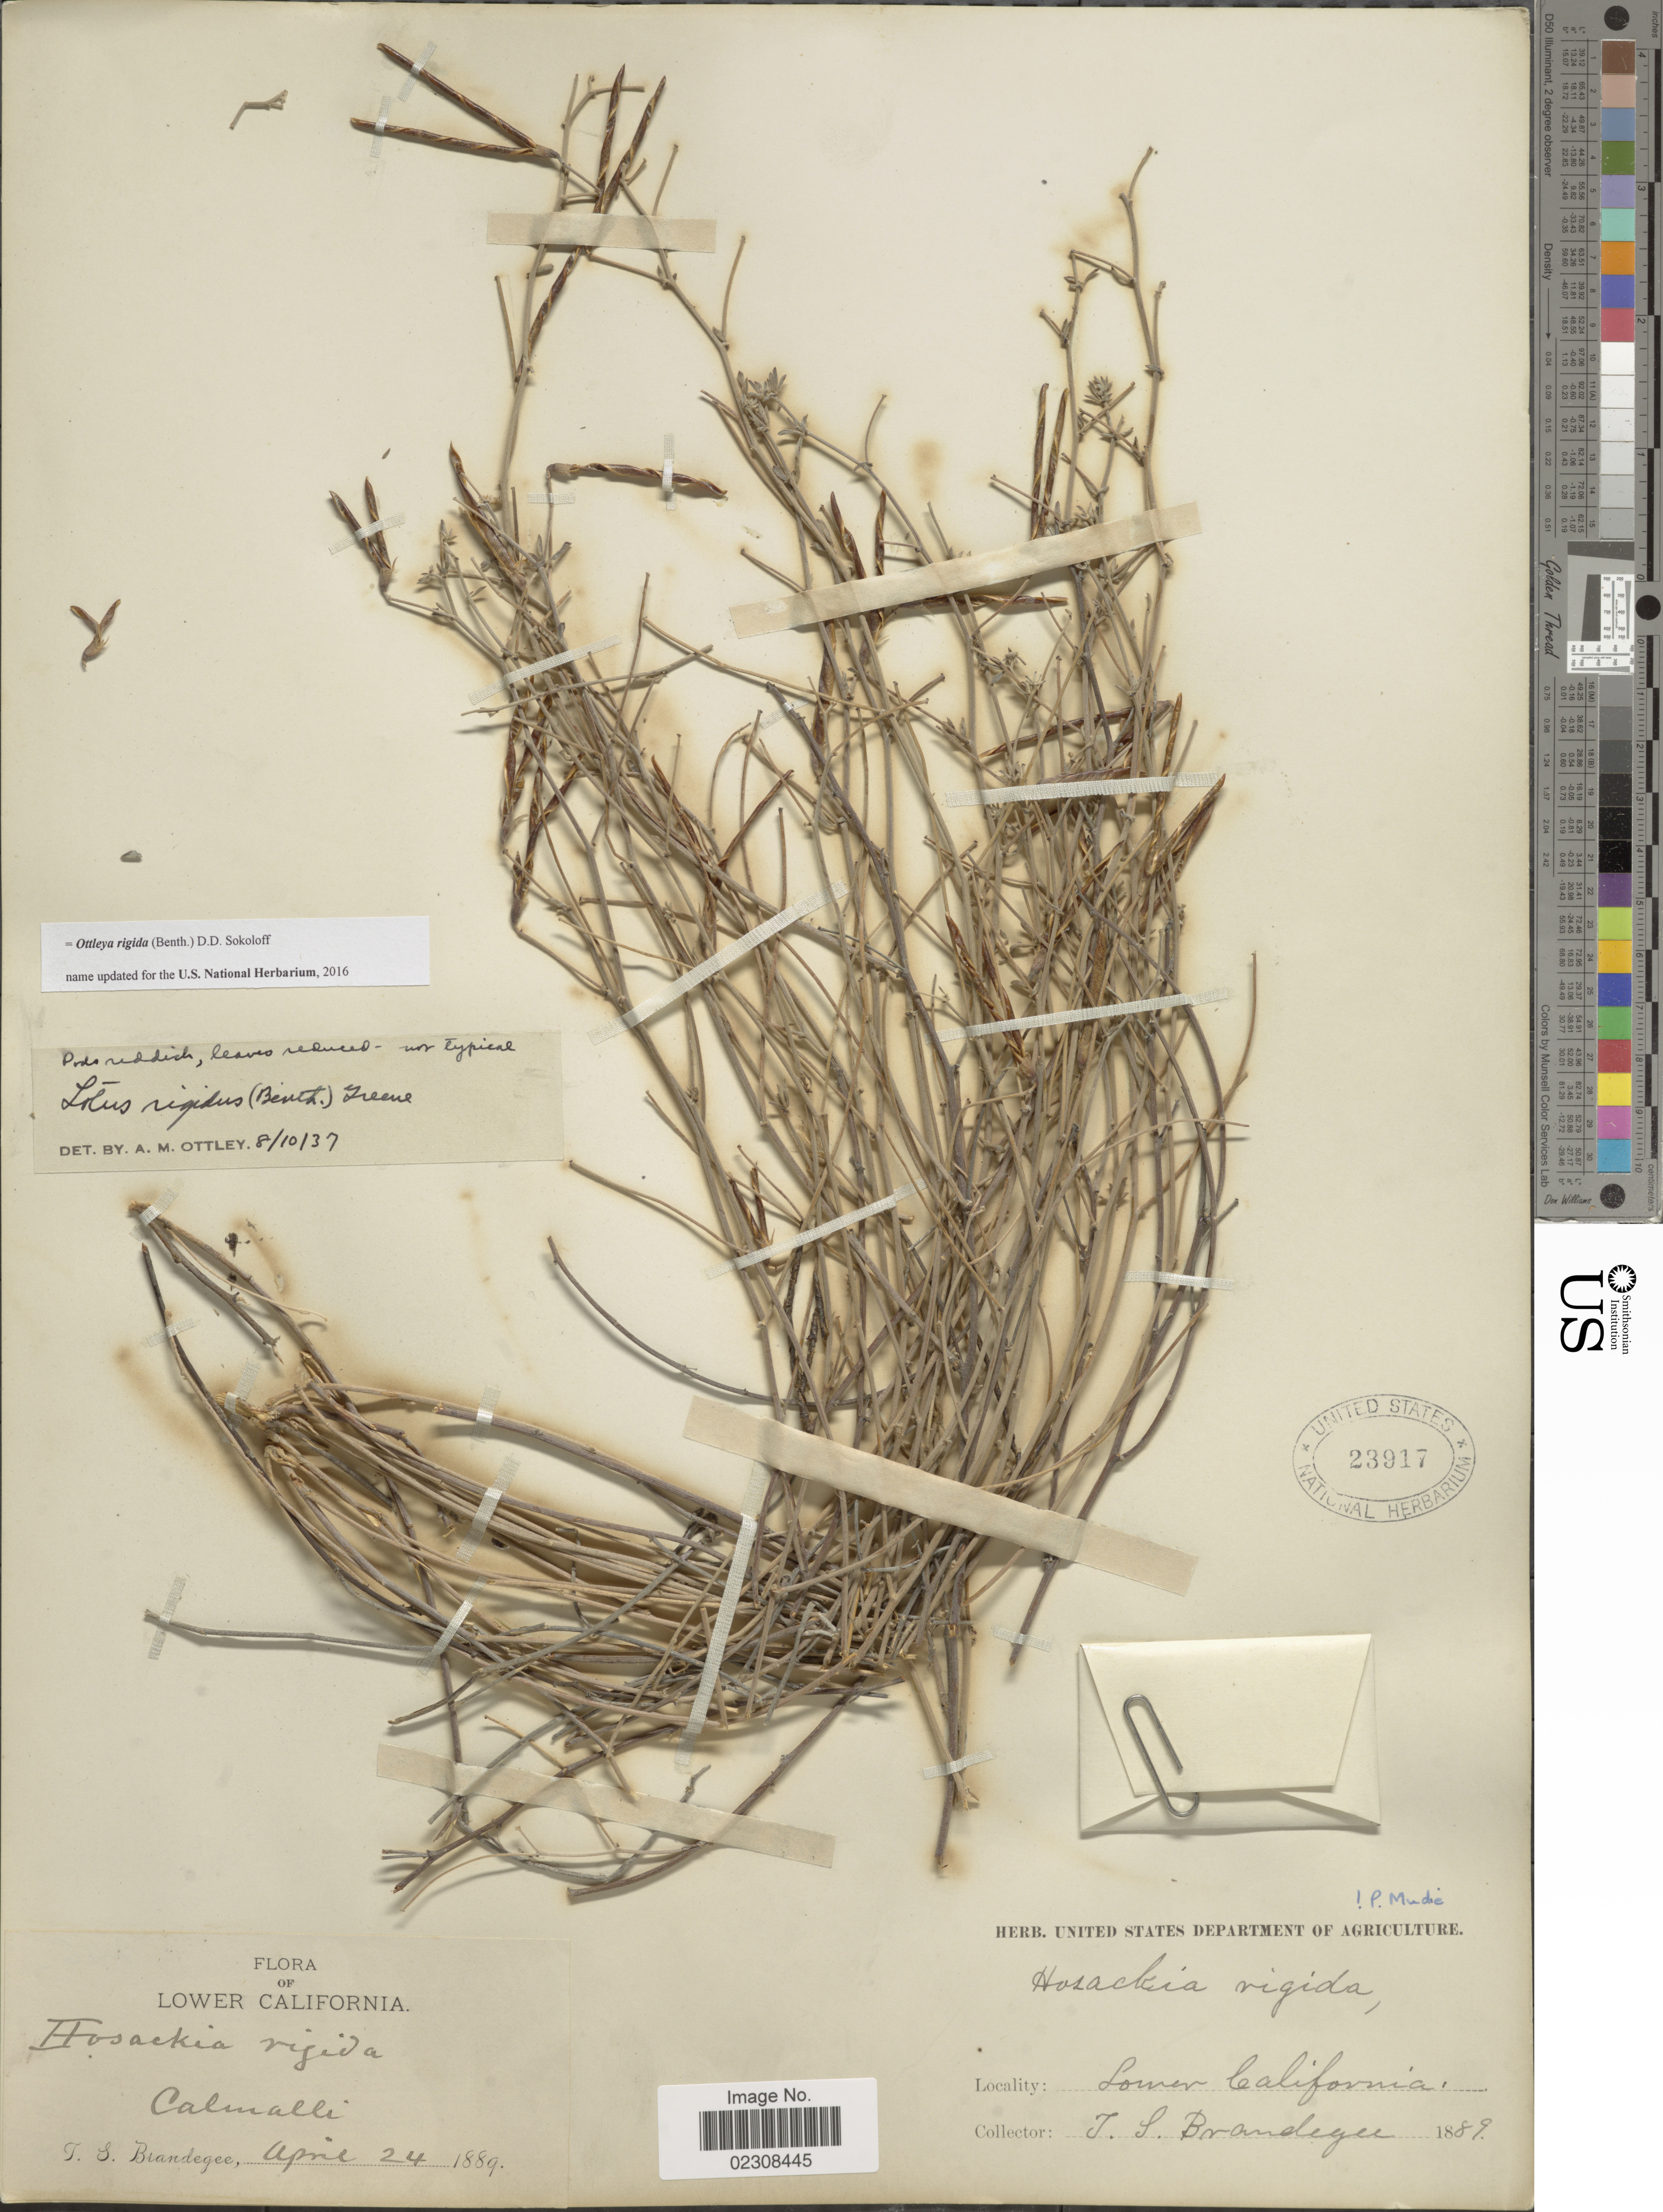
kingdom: Plantae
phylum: Tracheophyta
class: Magnoliopsida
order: Fabales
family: Fabaceae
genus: Ottleya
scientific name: Ottleya rigida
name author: (Benth.) D.D. Sokoloff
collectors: J. S. Brandegee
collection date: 1889-04-24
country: Mexico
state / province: Baja California Norte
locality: Lower California, Calmalli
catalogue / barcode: US 23917